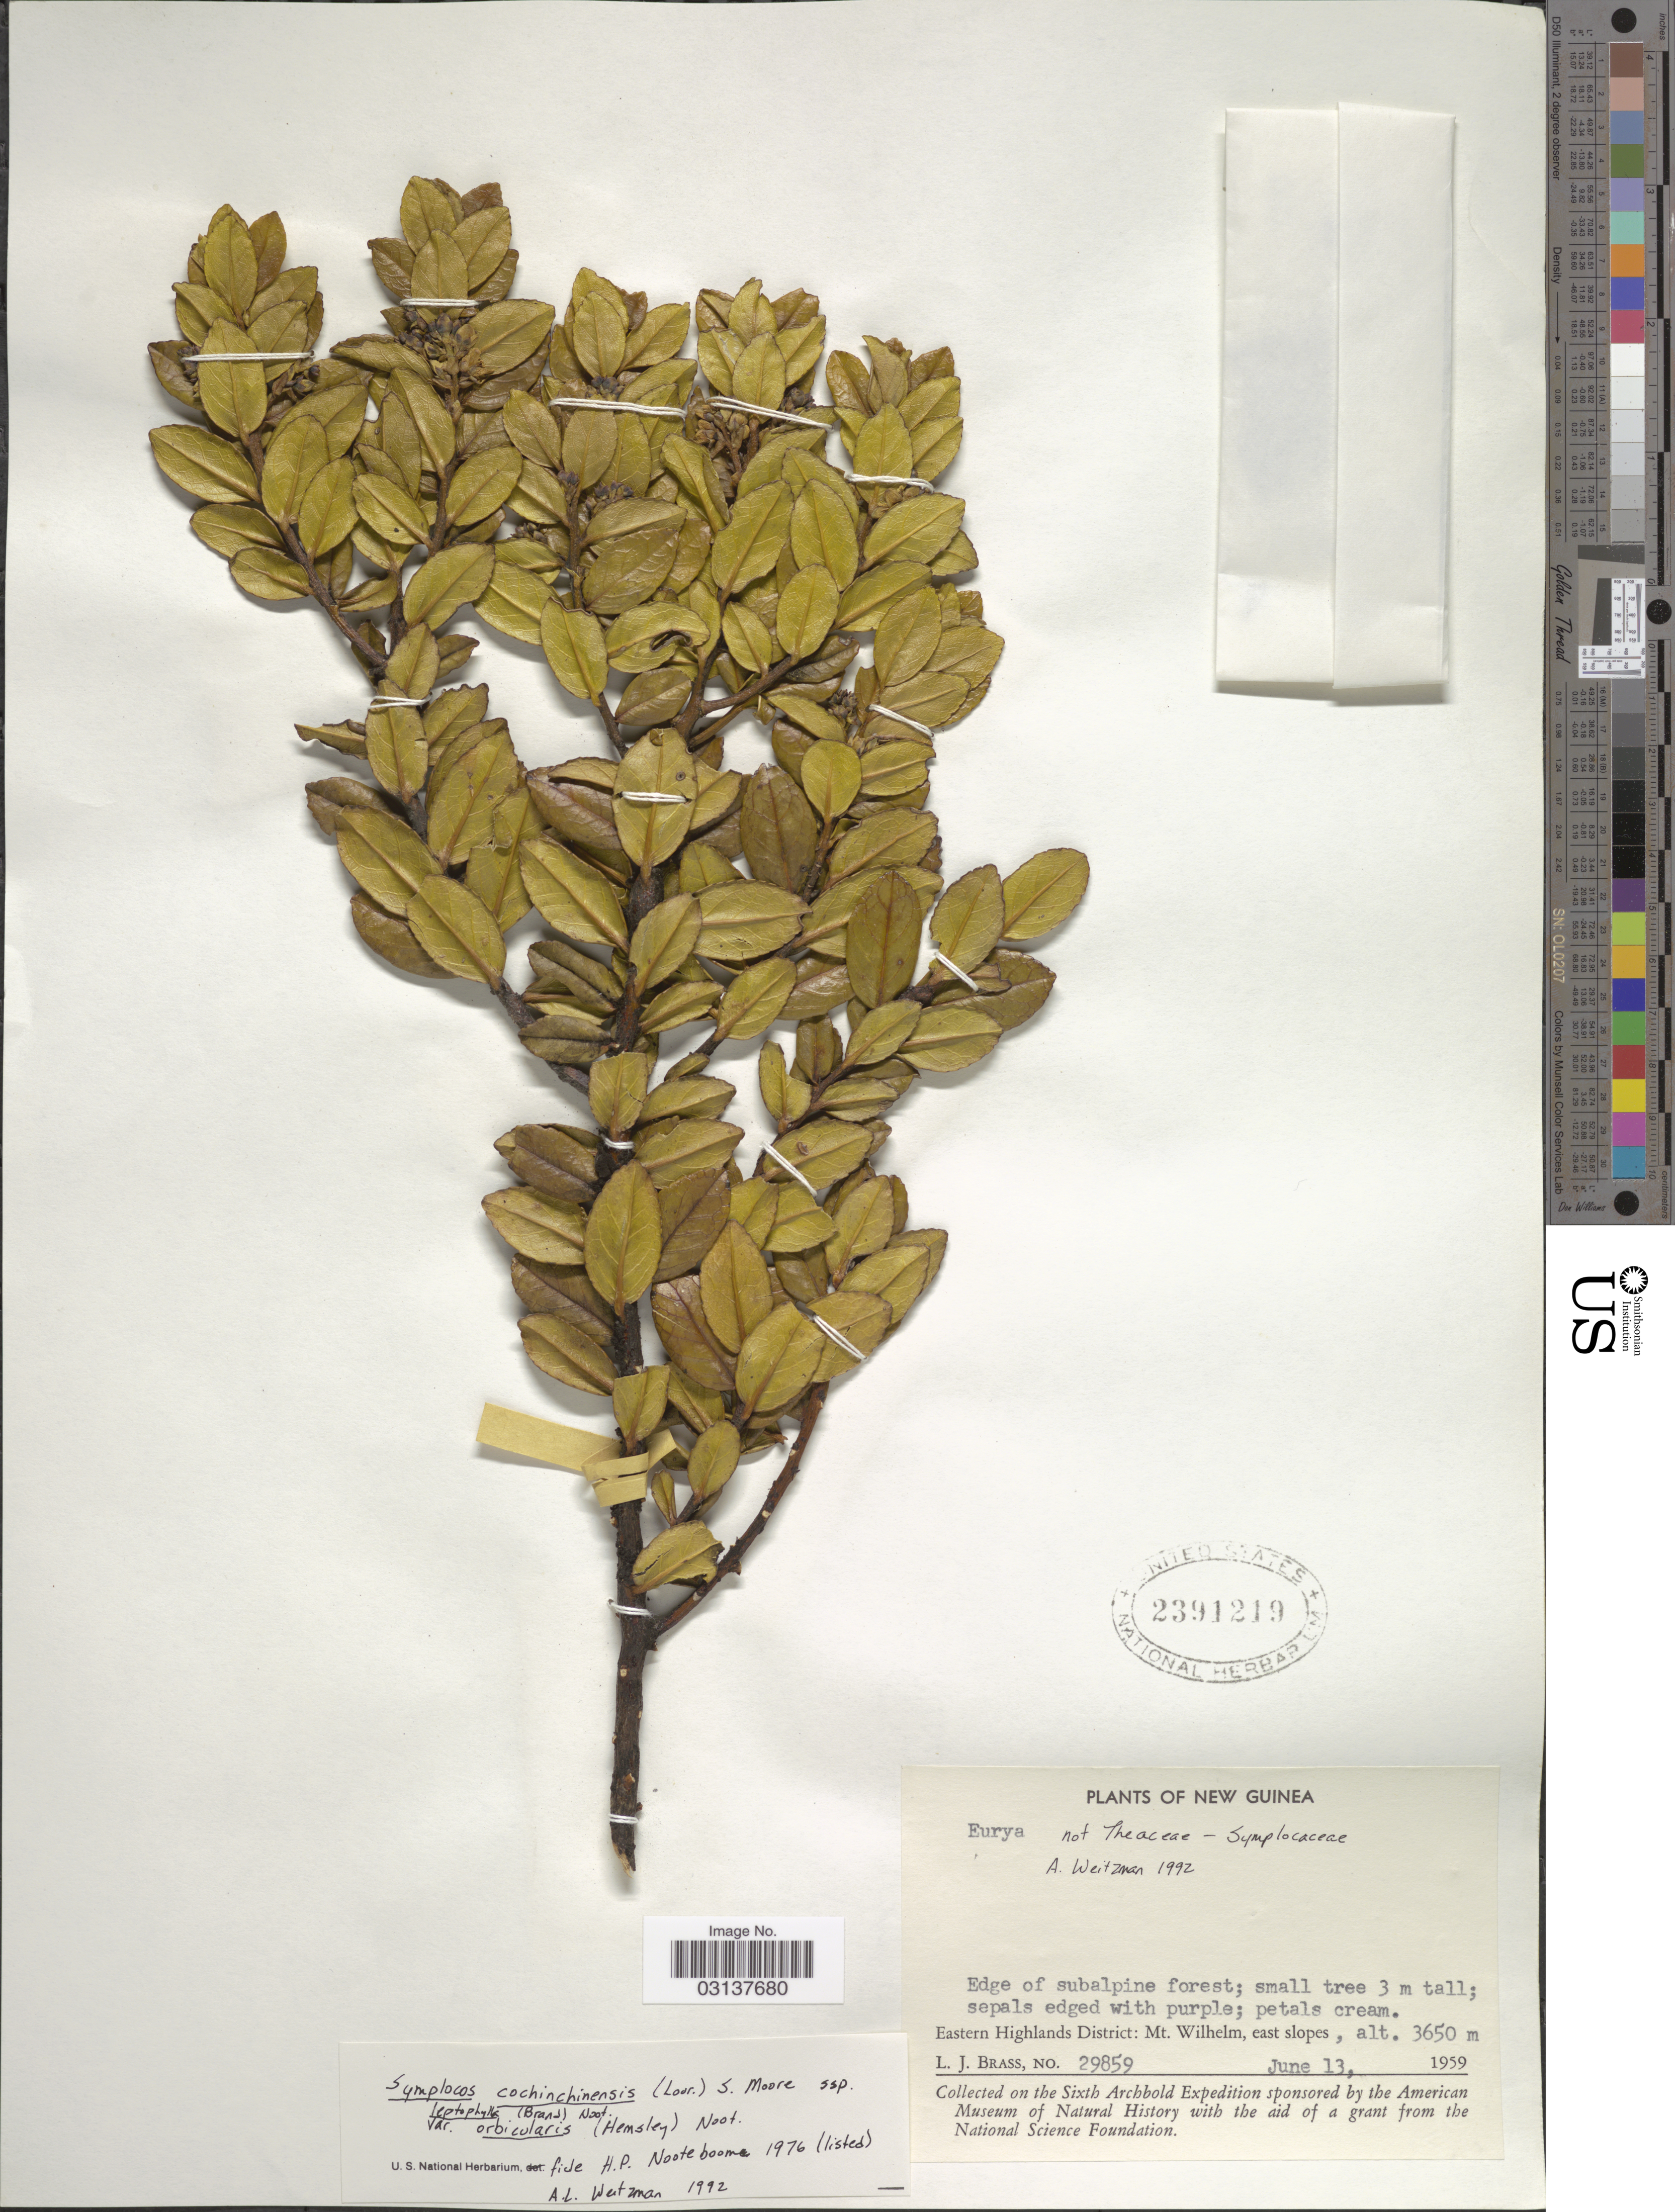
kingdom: Plantae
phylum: Tracheophyta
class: Magnoliopsida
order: Ericales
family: Symplocaceae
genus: Symplocos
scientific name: Symplocos cochinchinensis var. orbicularis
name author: (Hemsl.) Noot.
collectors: L. J. Brass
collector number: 29859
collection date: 1959-06-13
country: Papua New Guinea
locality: New Guinea, Eastern Highlands District: Mt. Wilhelm, east slopes.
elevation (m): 3650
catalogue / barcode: US 2391219